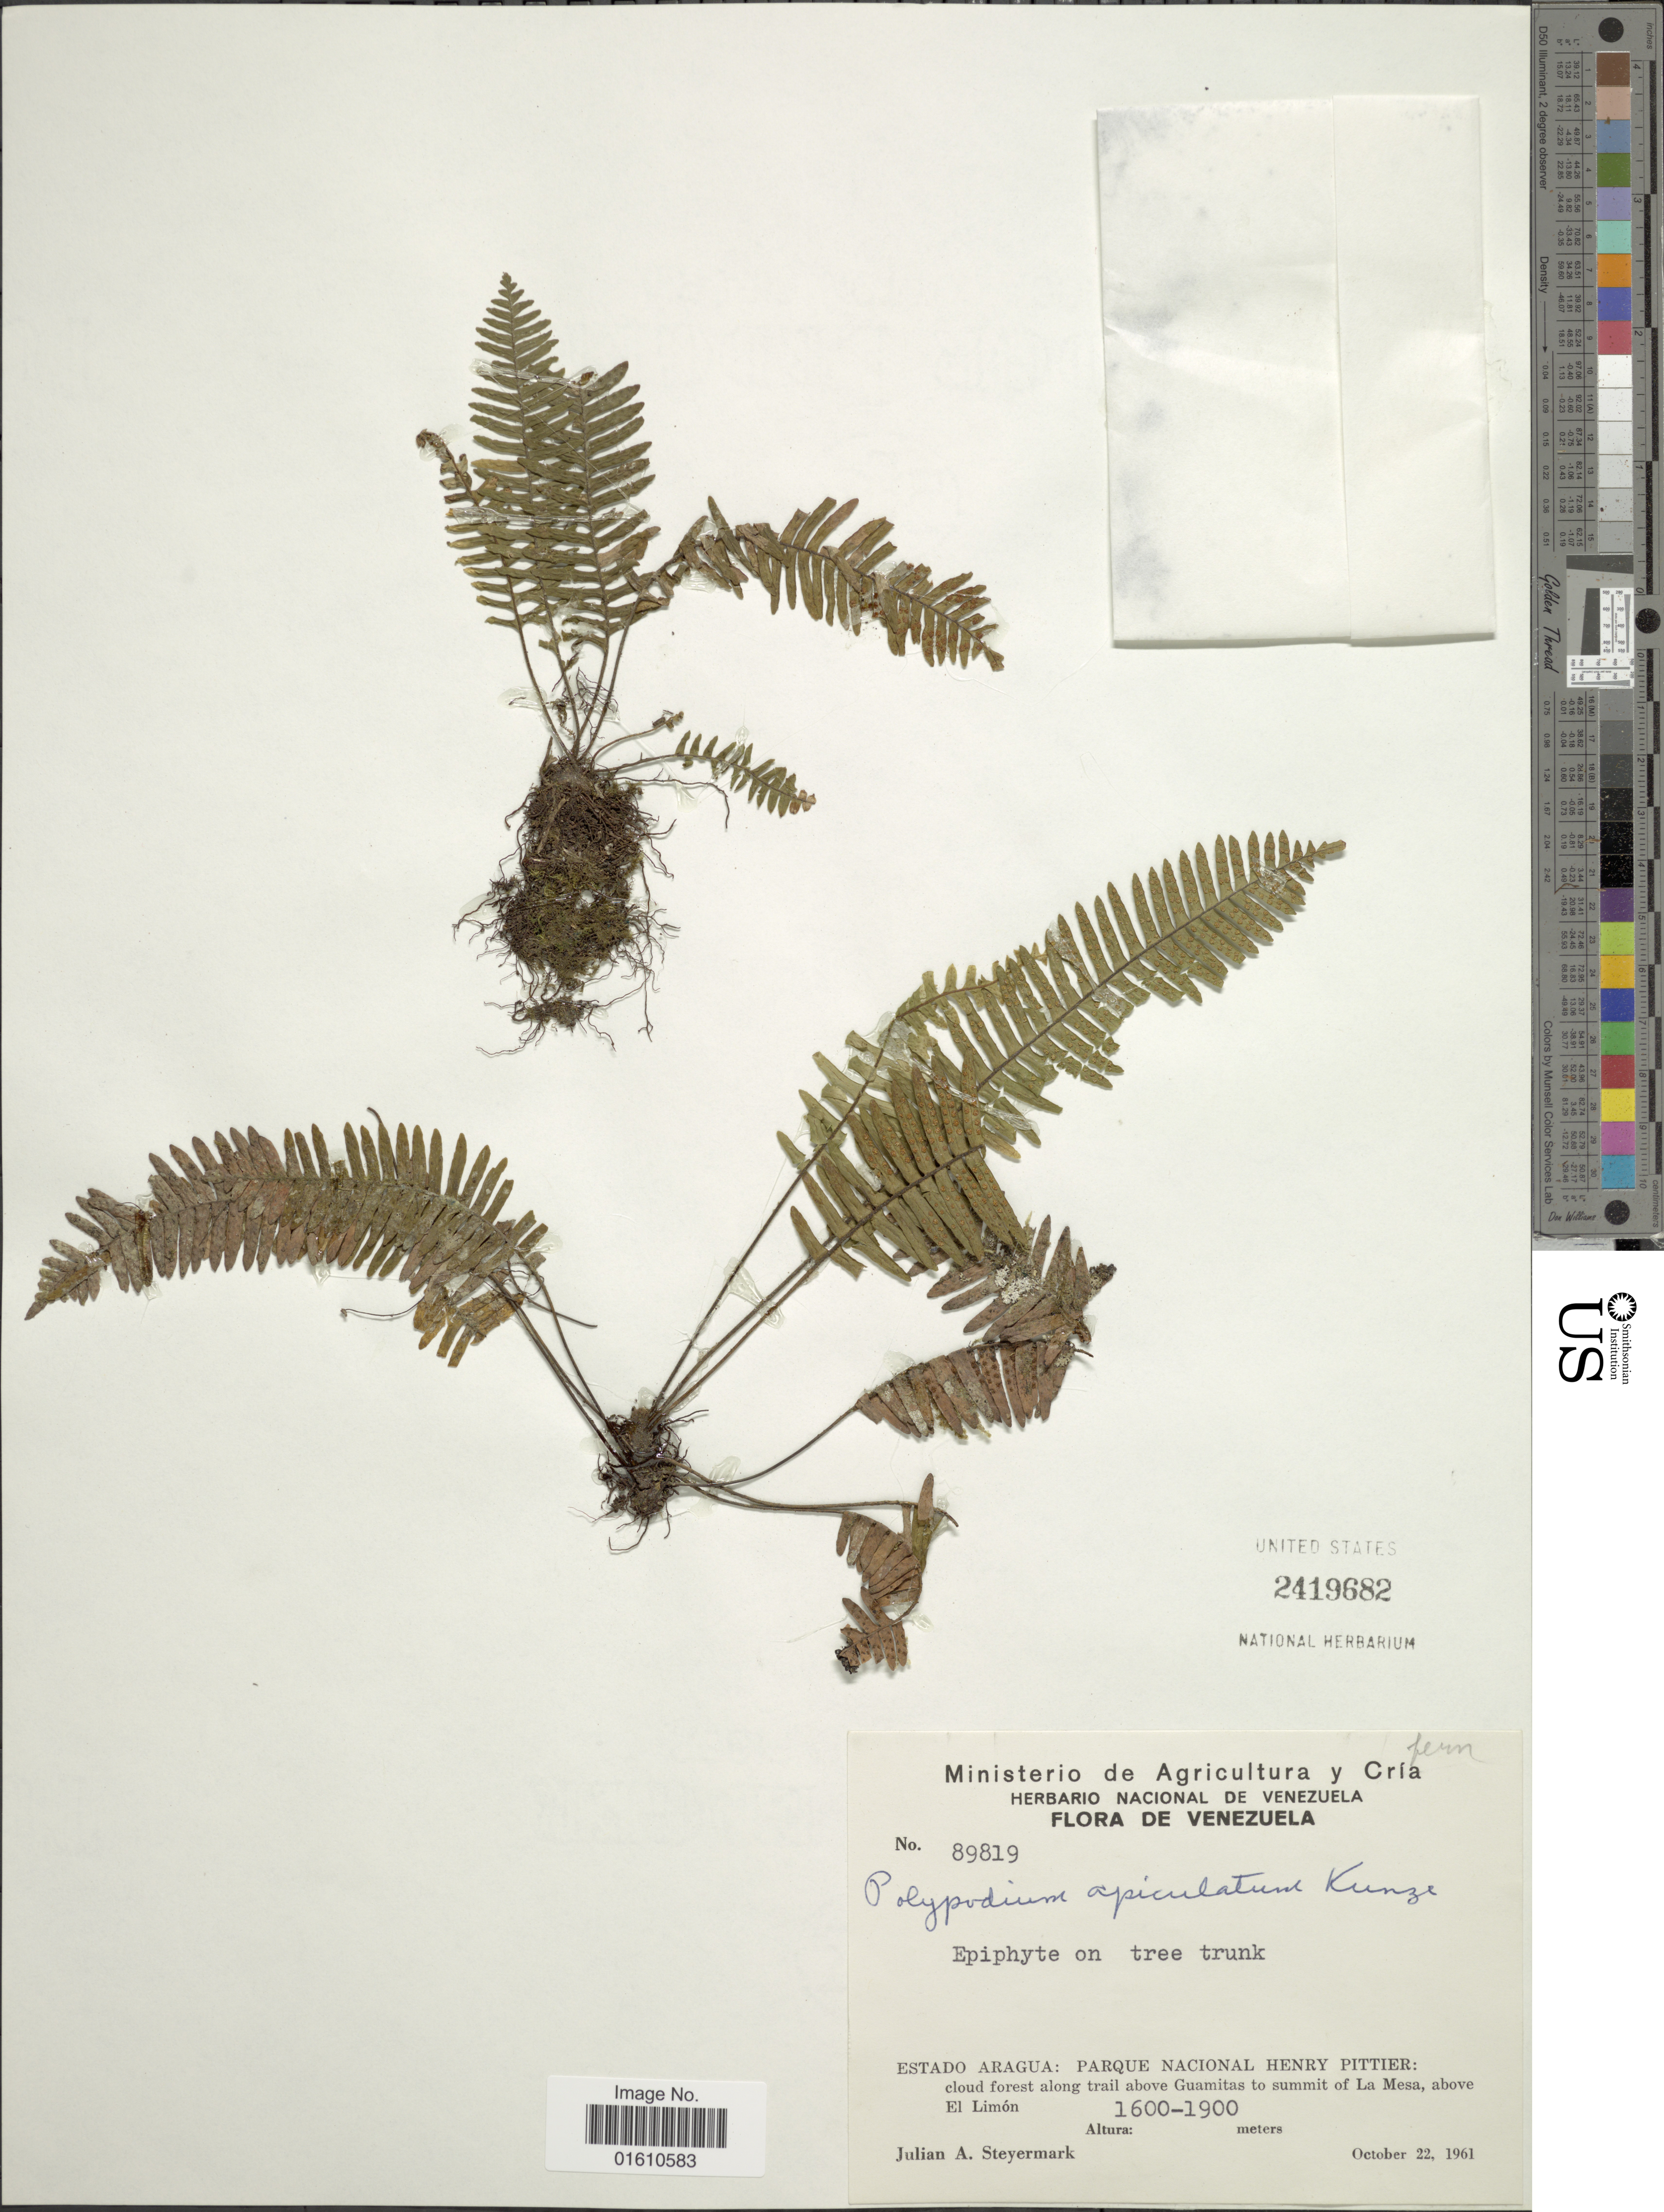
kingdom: Plantae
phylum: Tracheophyta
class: Polypodiopsida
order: Polypodiales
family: Polypodiaceae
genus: Lellingeria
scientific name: Lellingeria apiculata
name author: (Kunze ex Klotzsch) A.R. Sm. & R.C. Moran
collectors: J. Steyermark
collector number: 89819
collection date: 1961-10-22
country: Venezuela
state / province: Aragua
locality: Estado Aragua: Parque Nacional Henry Pittier: cloud forest along trail above Guamitas to summit of La Mesa, above El Limon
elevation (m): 1600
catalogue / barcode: US 2419682